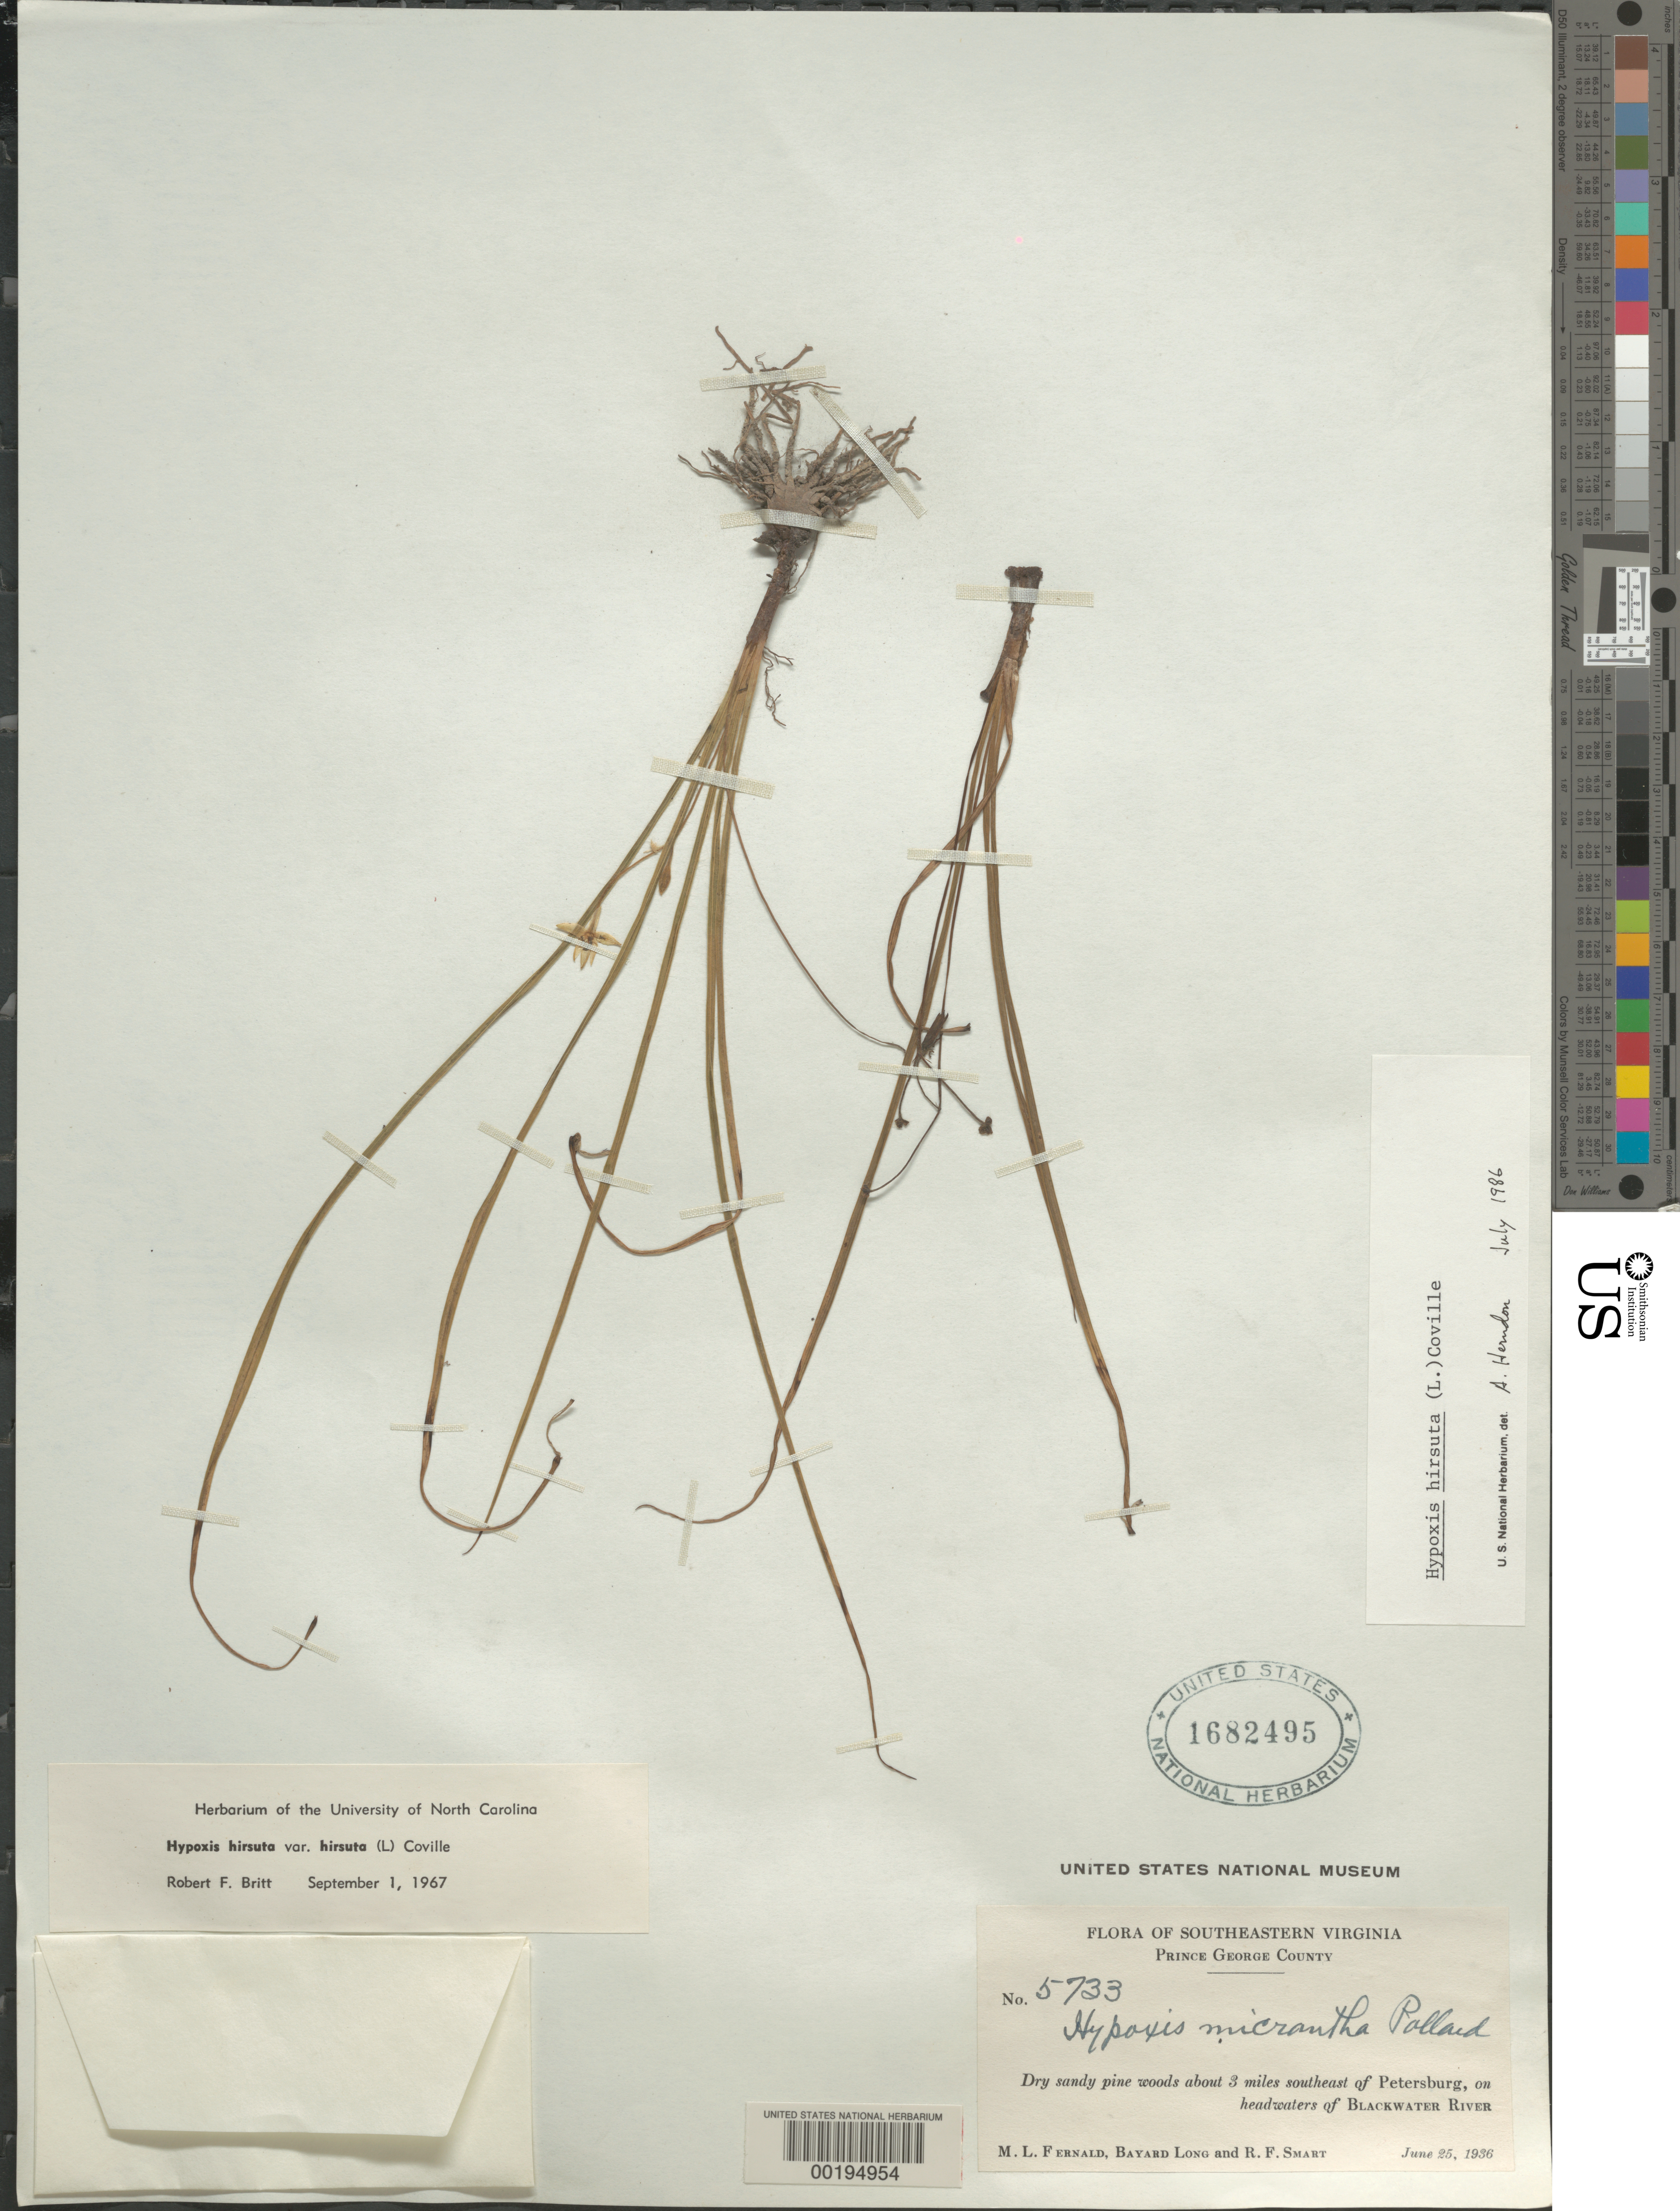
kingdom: Plantae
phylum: Tracheophyta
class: Liliopsida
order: Asparagales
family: Hypoxidaceae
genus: Hypoxis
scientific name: Hypoxis hirsuta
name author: (L.) Coville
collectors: M. L. Fernald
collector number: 5733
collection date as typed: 25 Jun 1936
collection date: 1936-06-25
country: United States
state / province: Virginia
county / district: Prince George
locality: About 3 mi SE of Petersburg, on headwaters of Blackwater River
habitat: Dry sandy pine woods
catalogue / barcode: US 1682495